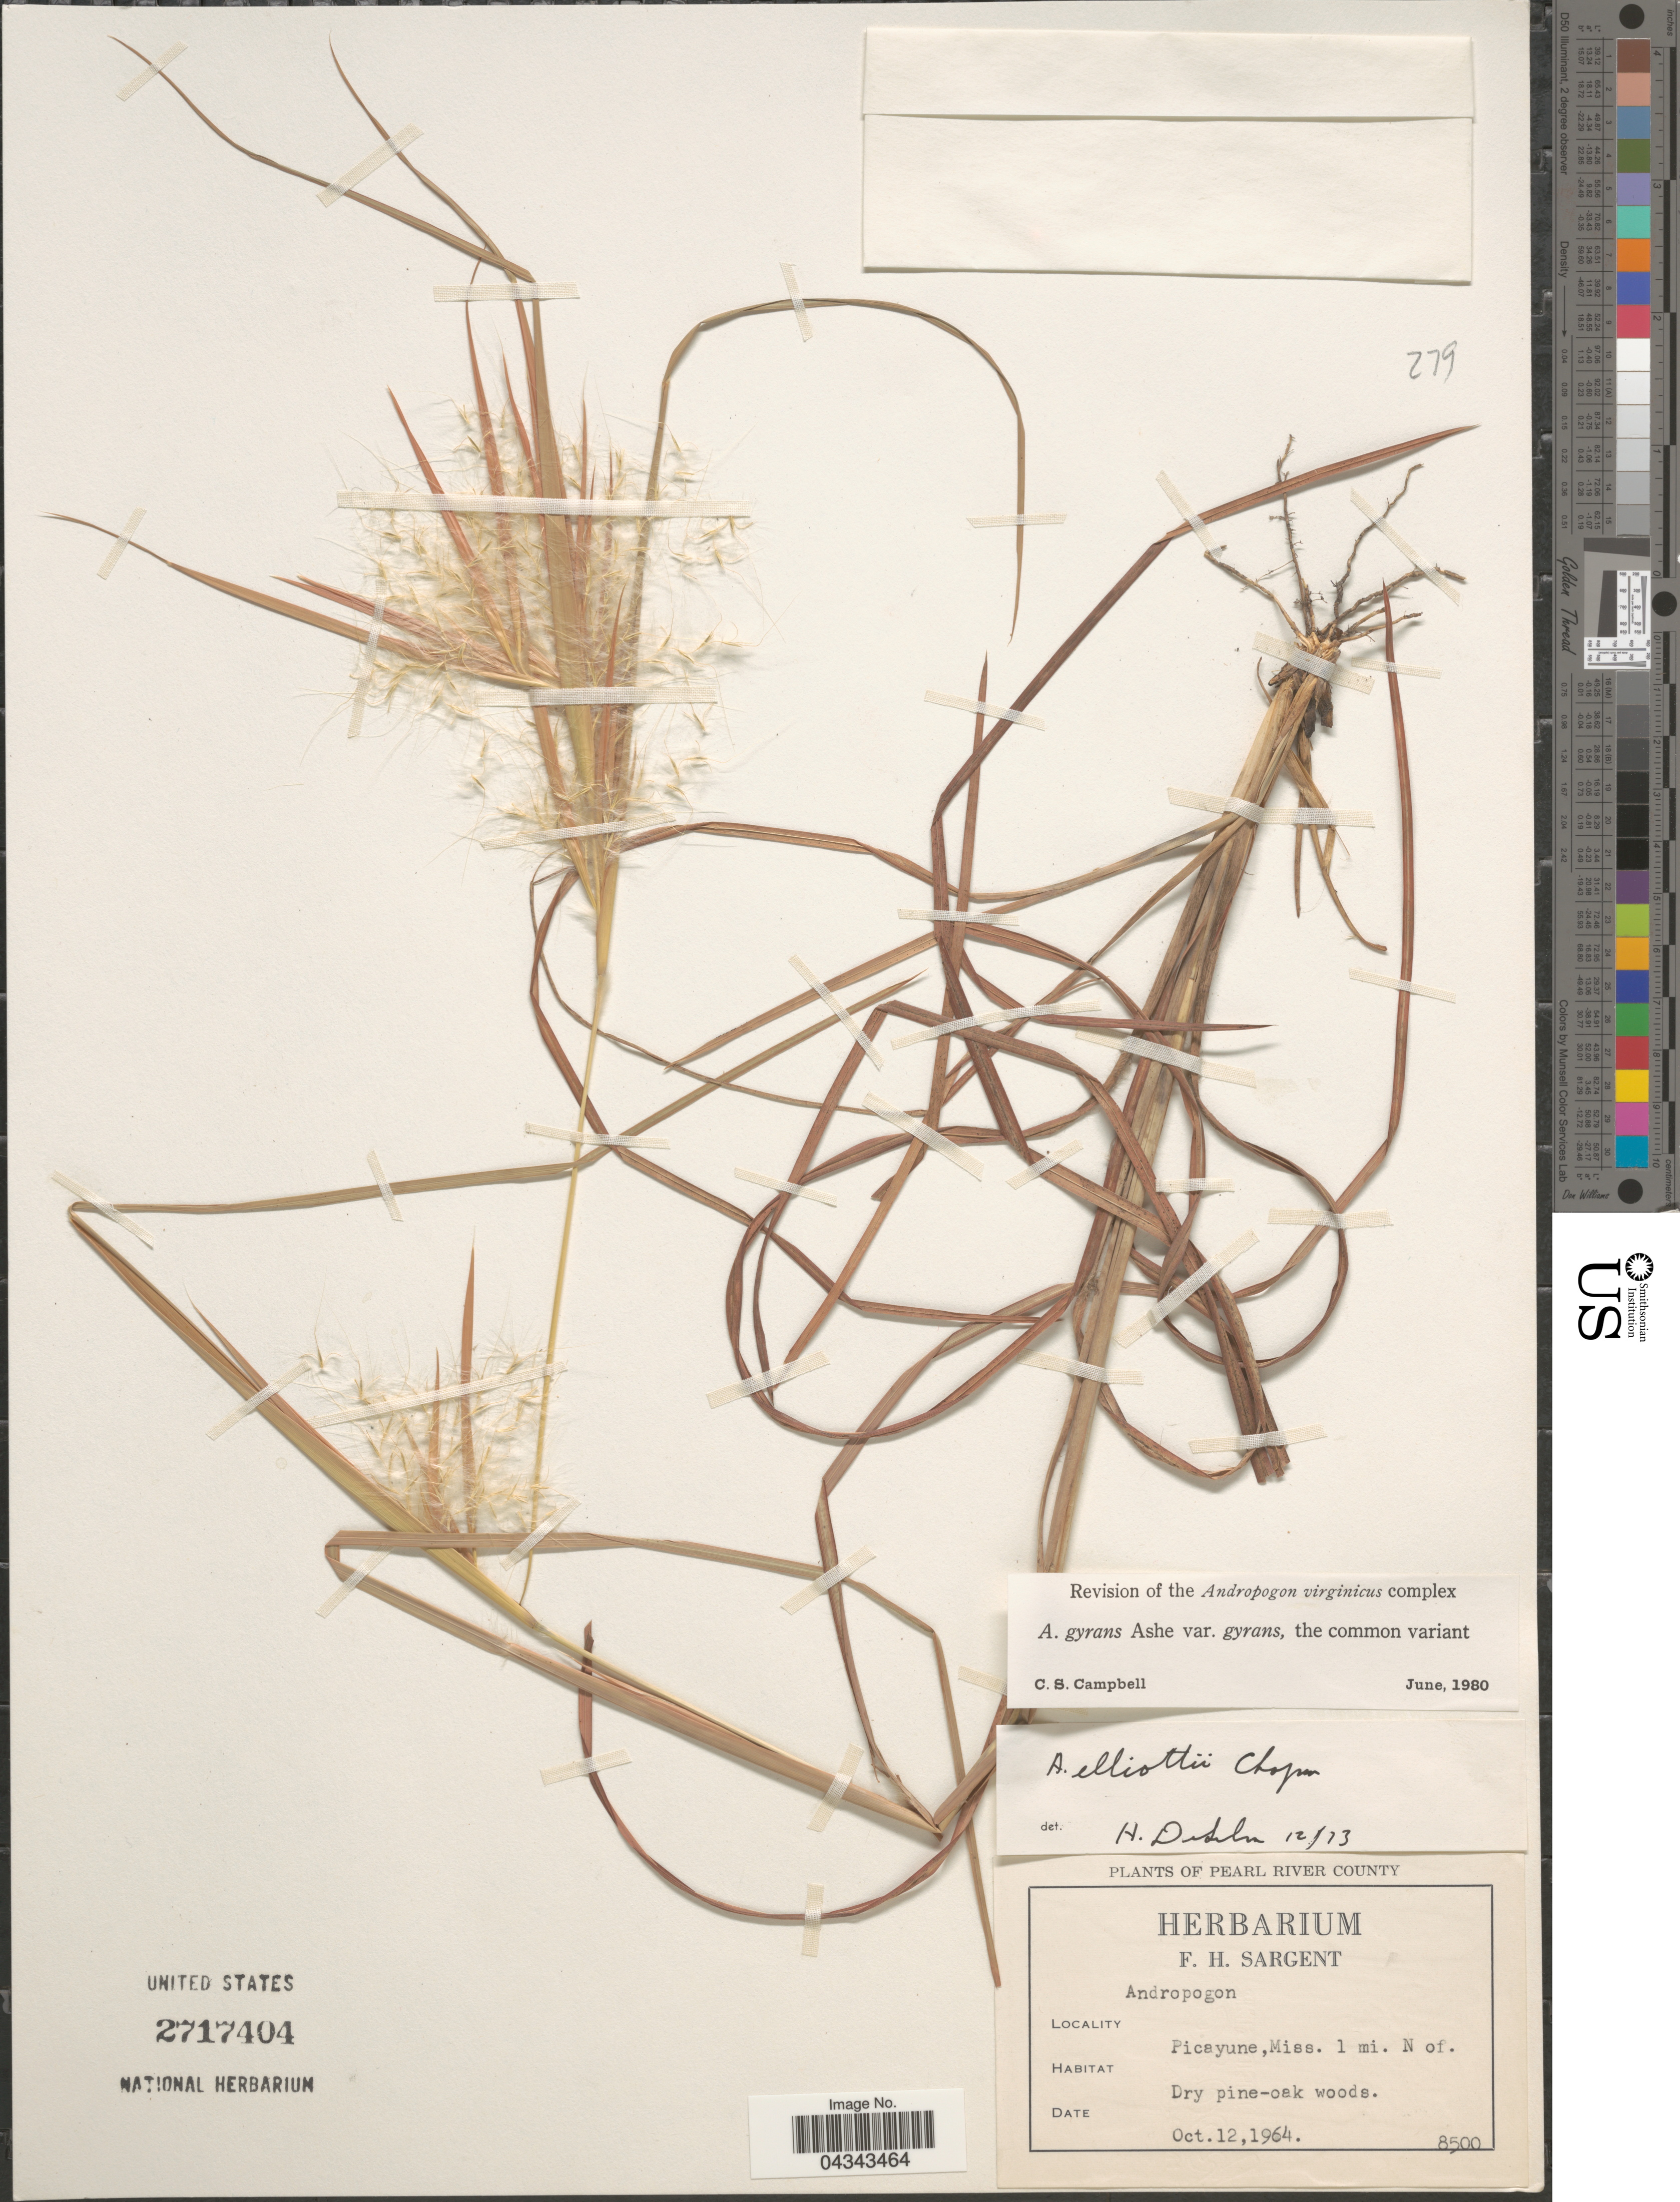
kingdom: Plantae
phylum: Tracheophyta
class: Liliopsida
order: Poales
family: Poaceae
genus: Andropogon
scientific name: Andropogon gyrans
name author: Ashe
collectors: Ex herb. F. H. Sargent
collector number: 8500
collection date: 1964-10-12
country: United States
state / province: Mississippi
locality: Pearl River County. Picayune, 1 mi. N of.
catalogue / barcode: US 2717404